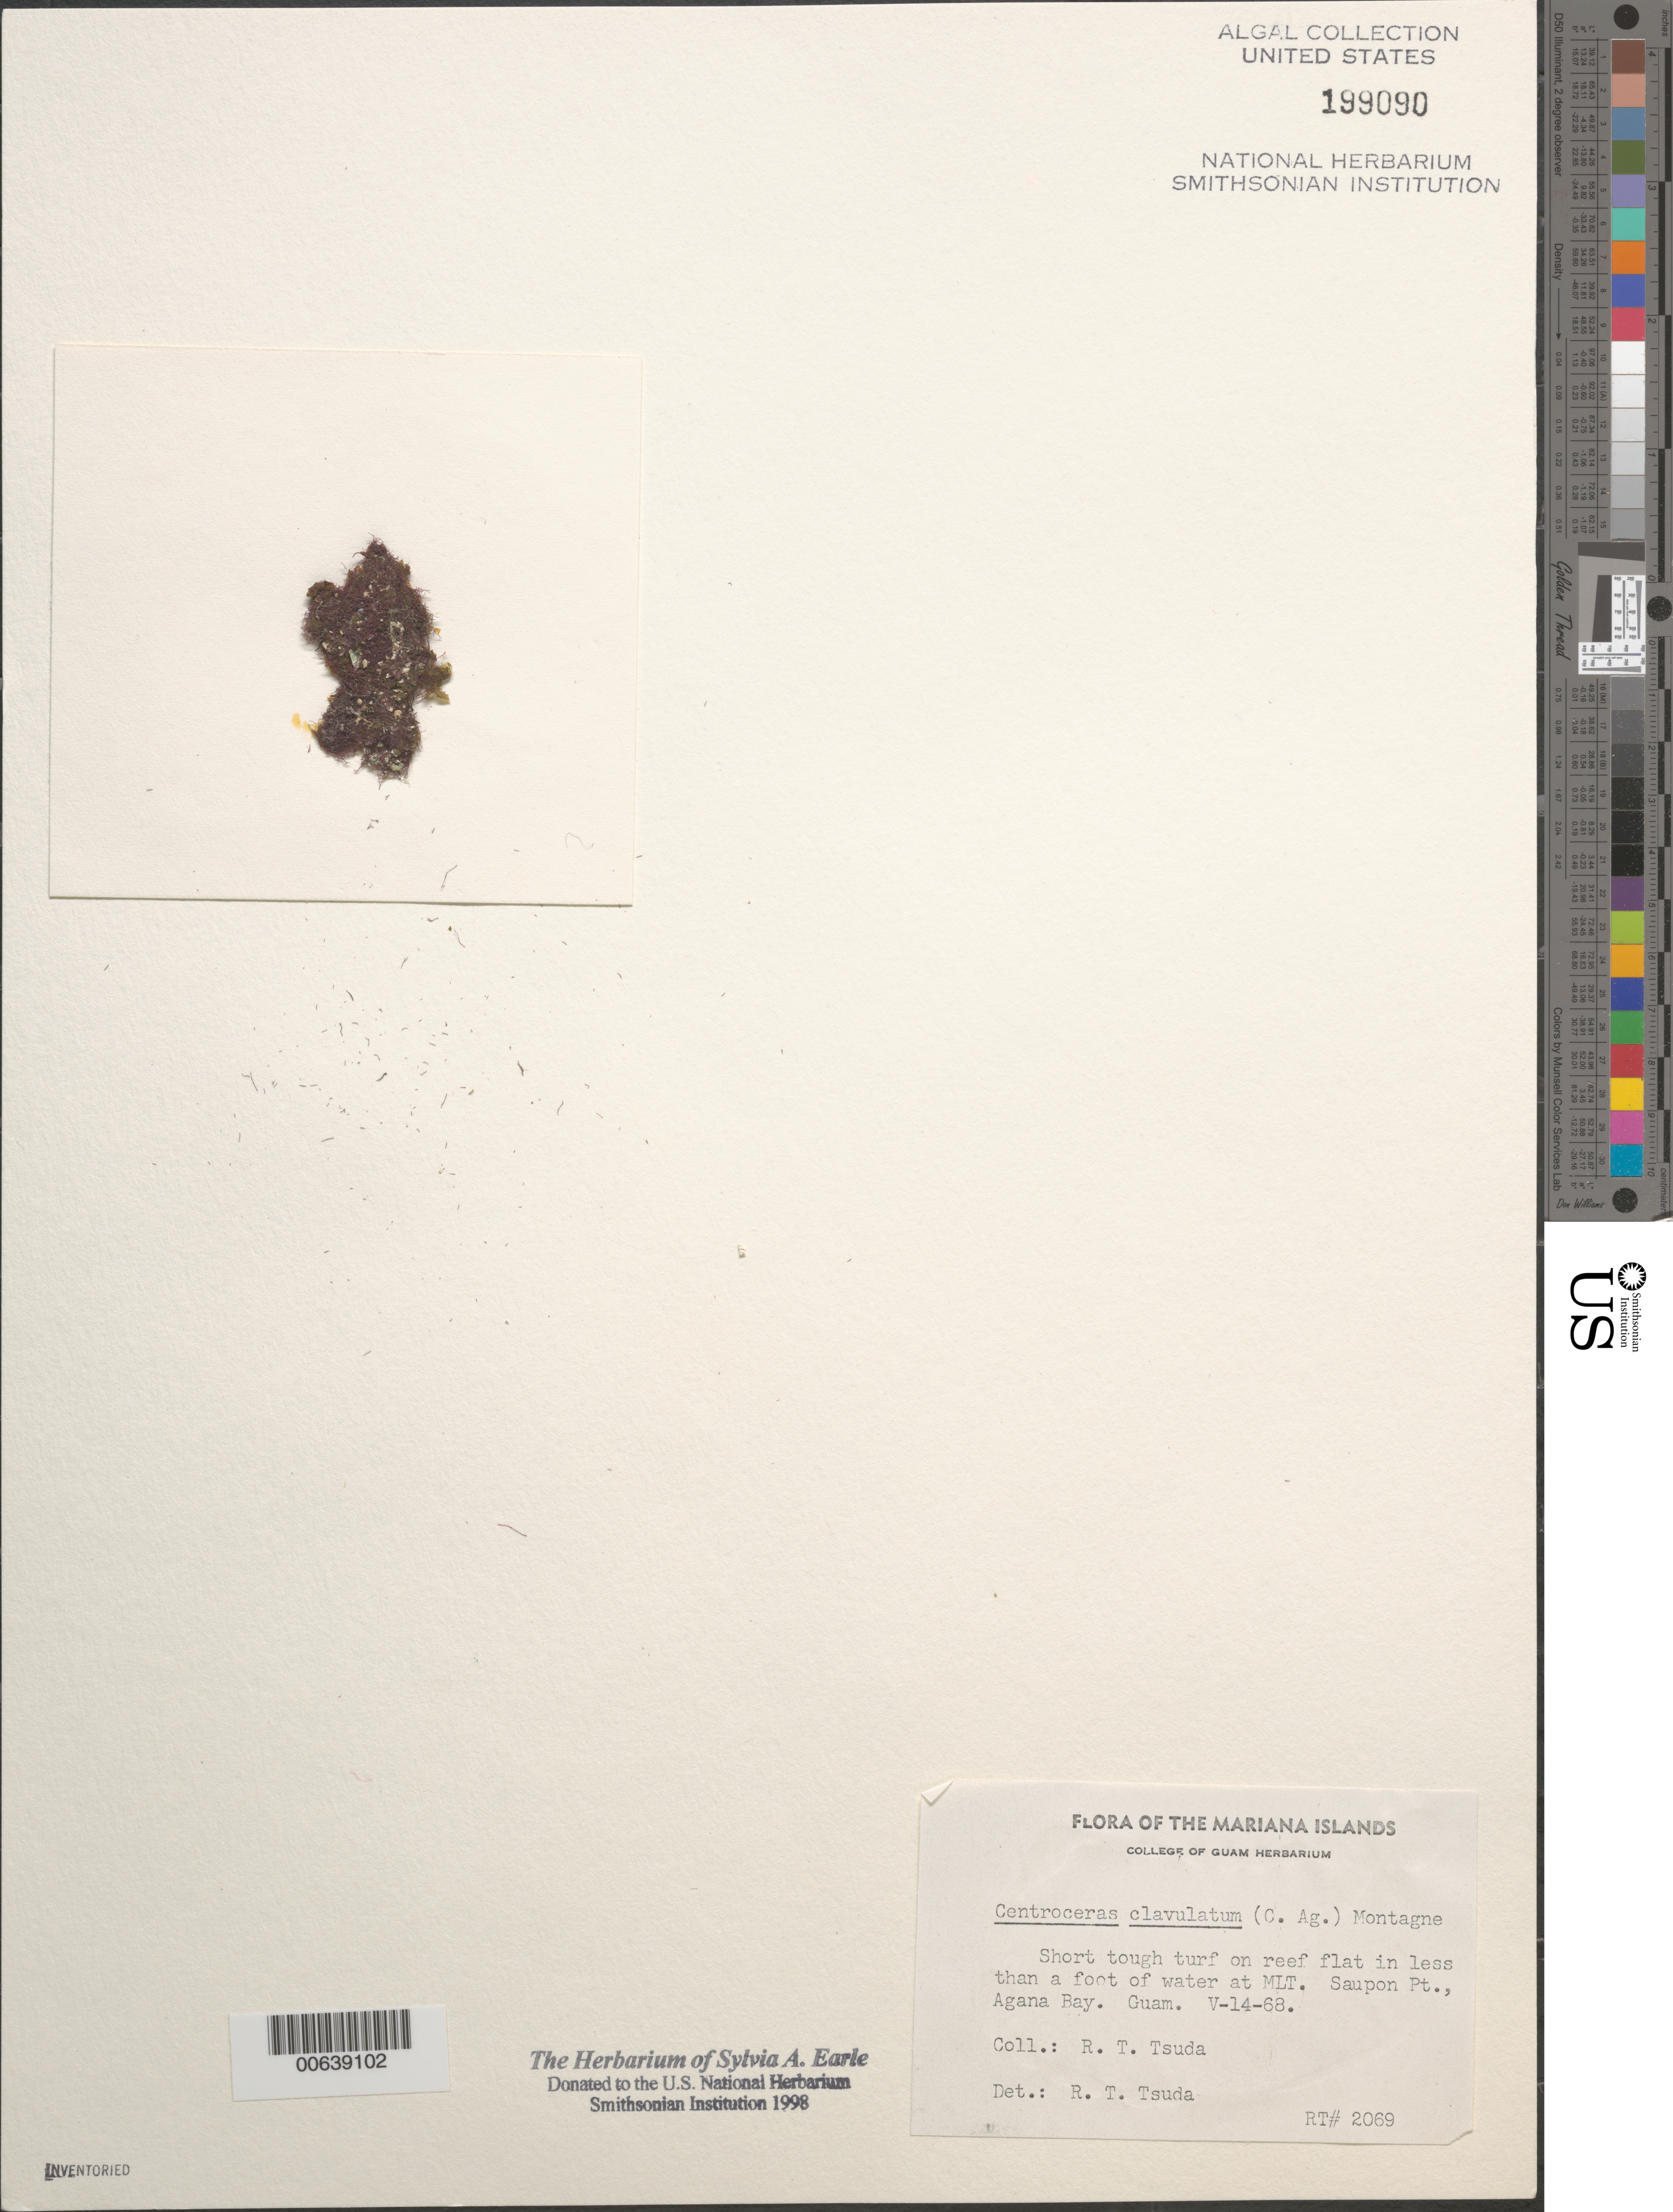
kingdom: Plantae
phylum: Rhodophyta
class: Florideophyceae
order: Ceramiales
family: Ceramiaceae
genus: Centroceras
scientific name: Centroceras clavulatum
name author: (C. Agardh) Mont.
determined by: Tsuda, R. T.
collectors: R. Tsuda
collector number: Rt 2069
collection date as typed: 14 May 1968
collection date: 1968-05-14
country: Guam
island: Guam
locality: Saupon Point, Agana Bay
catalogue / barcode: US 199090